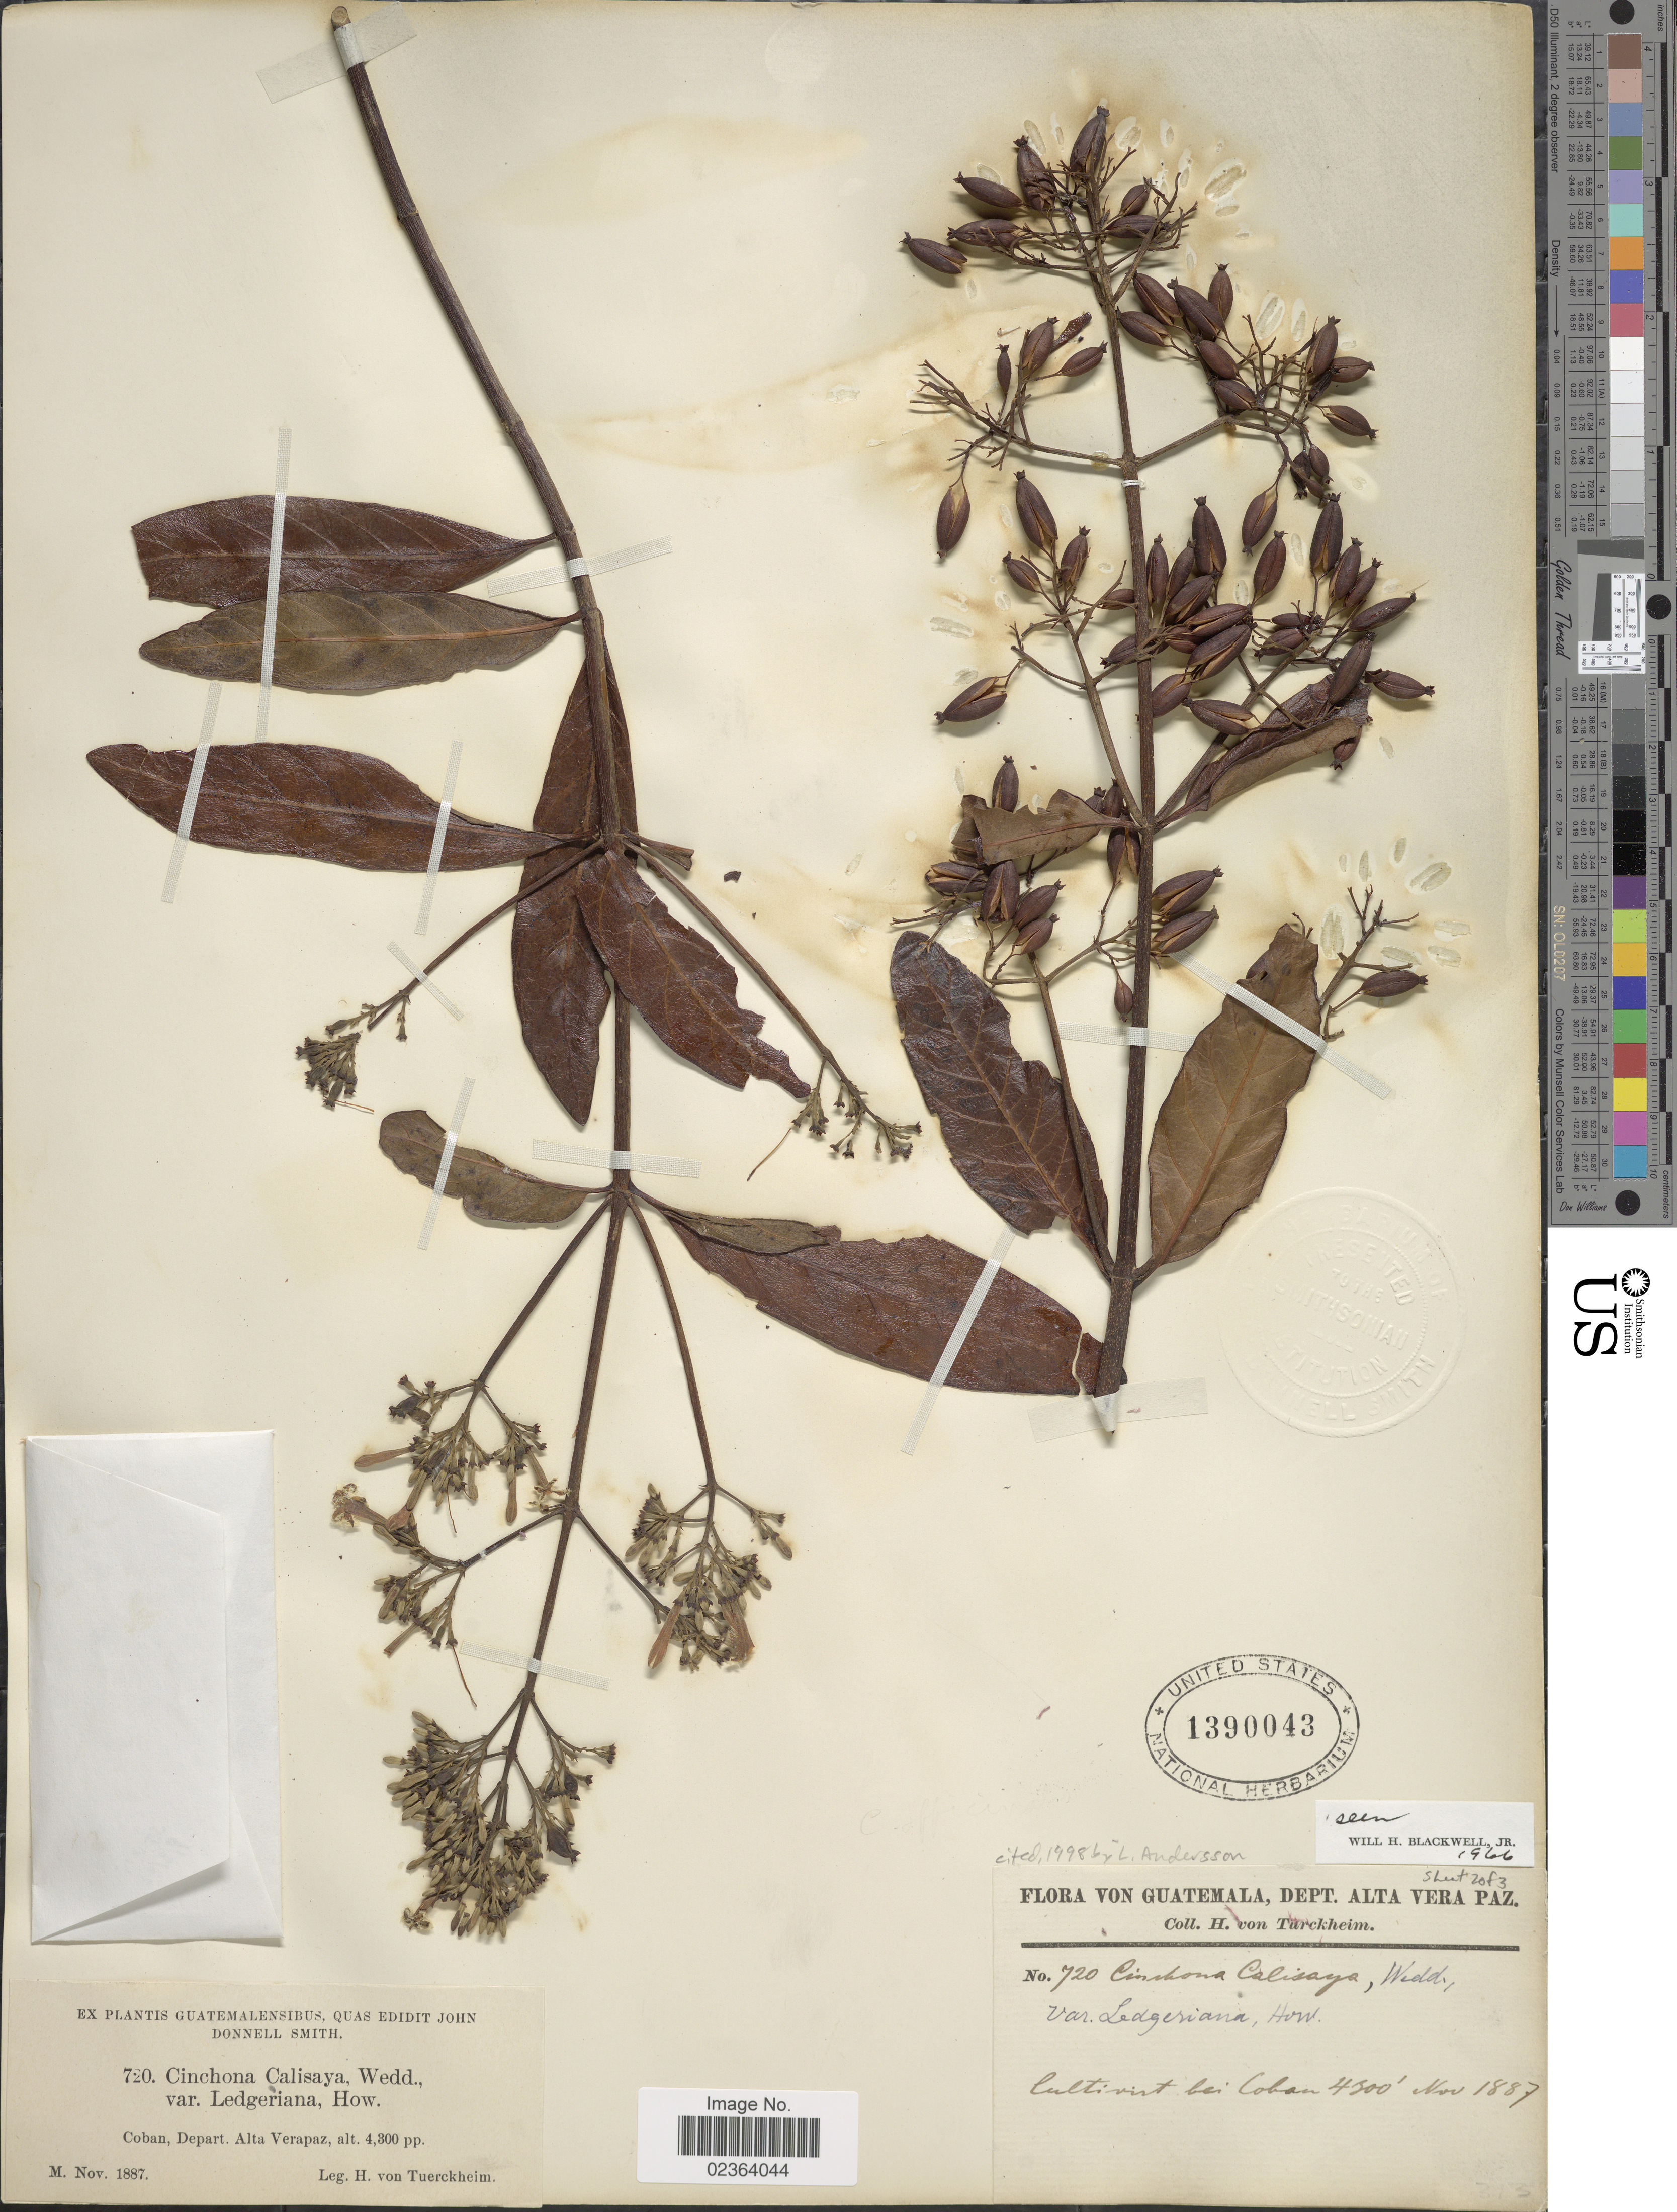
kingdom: Plantae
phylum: Tracheophyta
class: Magnoliopsida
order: Gentianales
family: Rubiaceae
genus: Cinchona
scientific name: Cinchona calisaya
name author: Wedd.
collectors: H. von Türckheim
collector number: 720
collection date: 1887-11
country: Guatemala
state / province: Alta Verapaz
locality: Coban, Depart. Alta Verapaz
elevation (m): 1311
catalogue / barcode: US 1390043